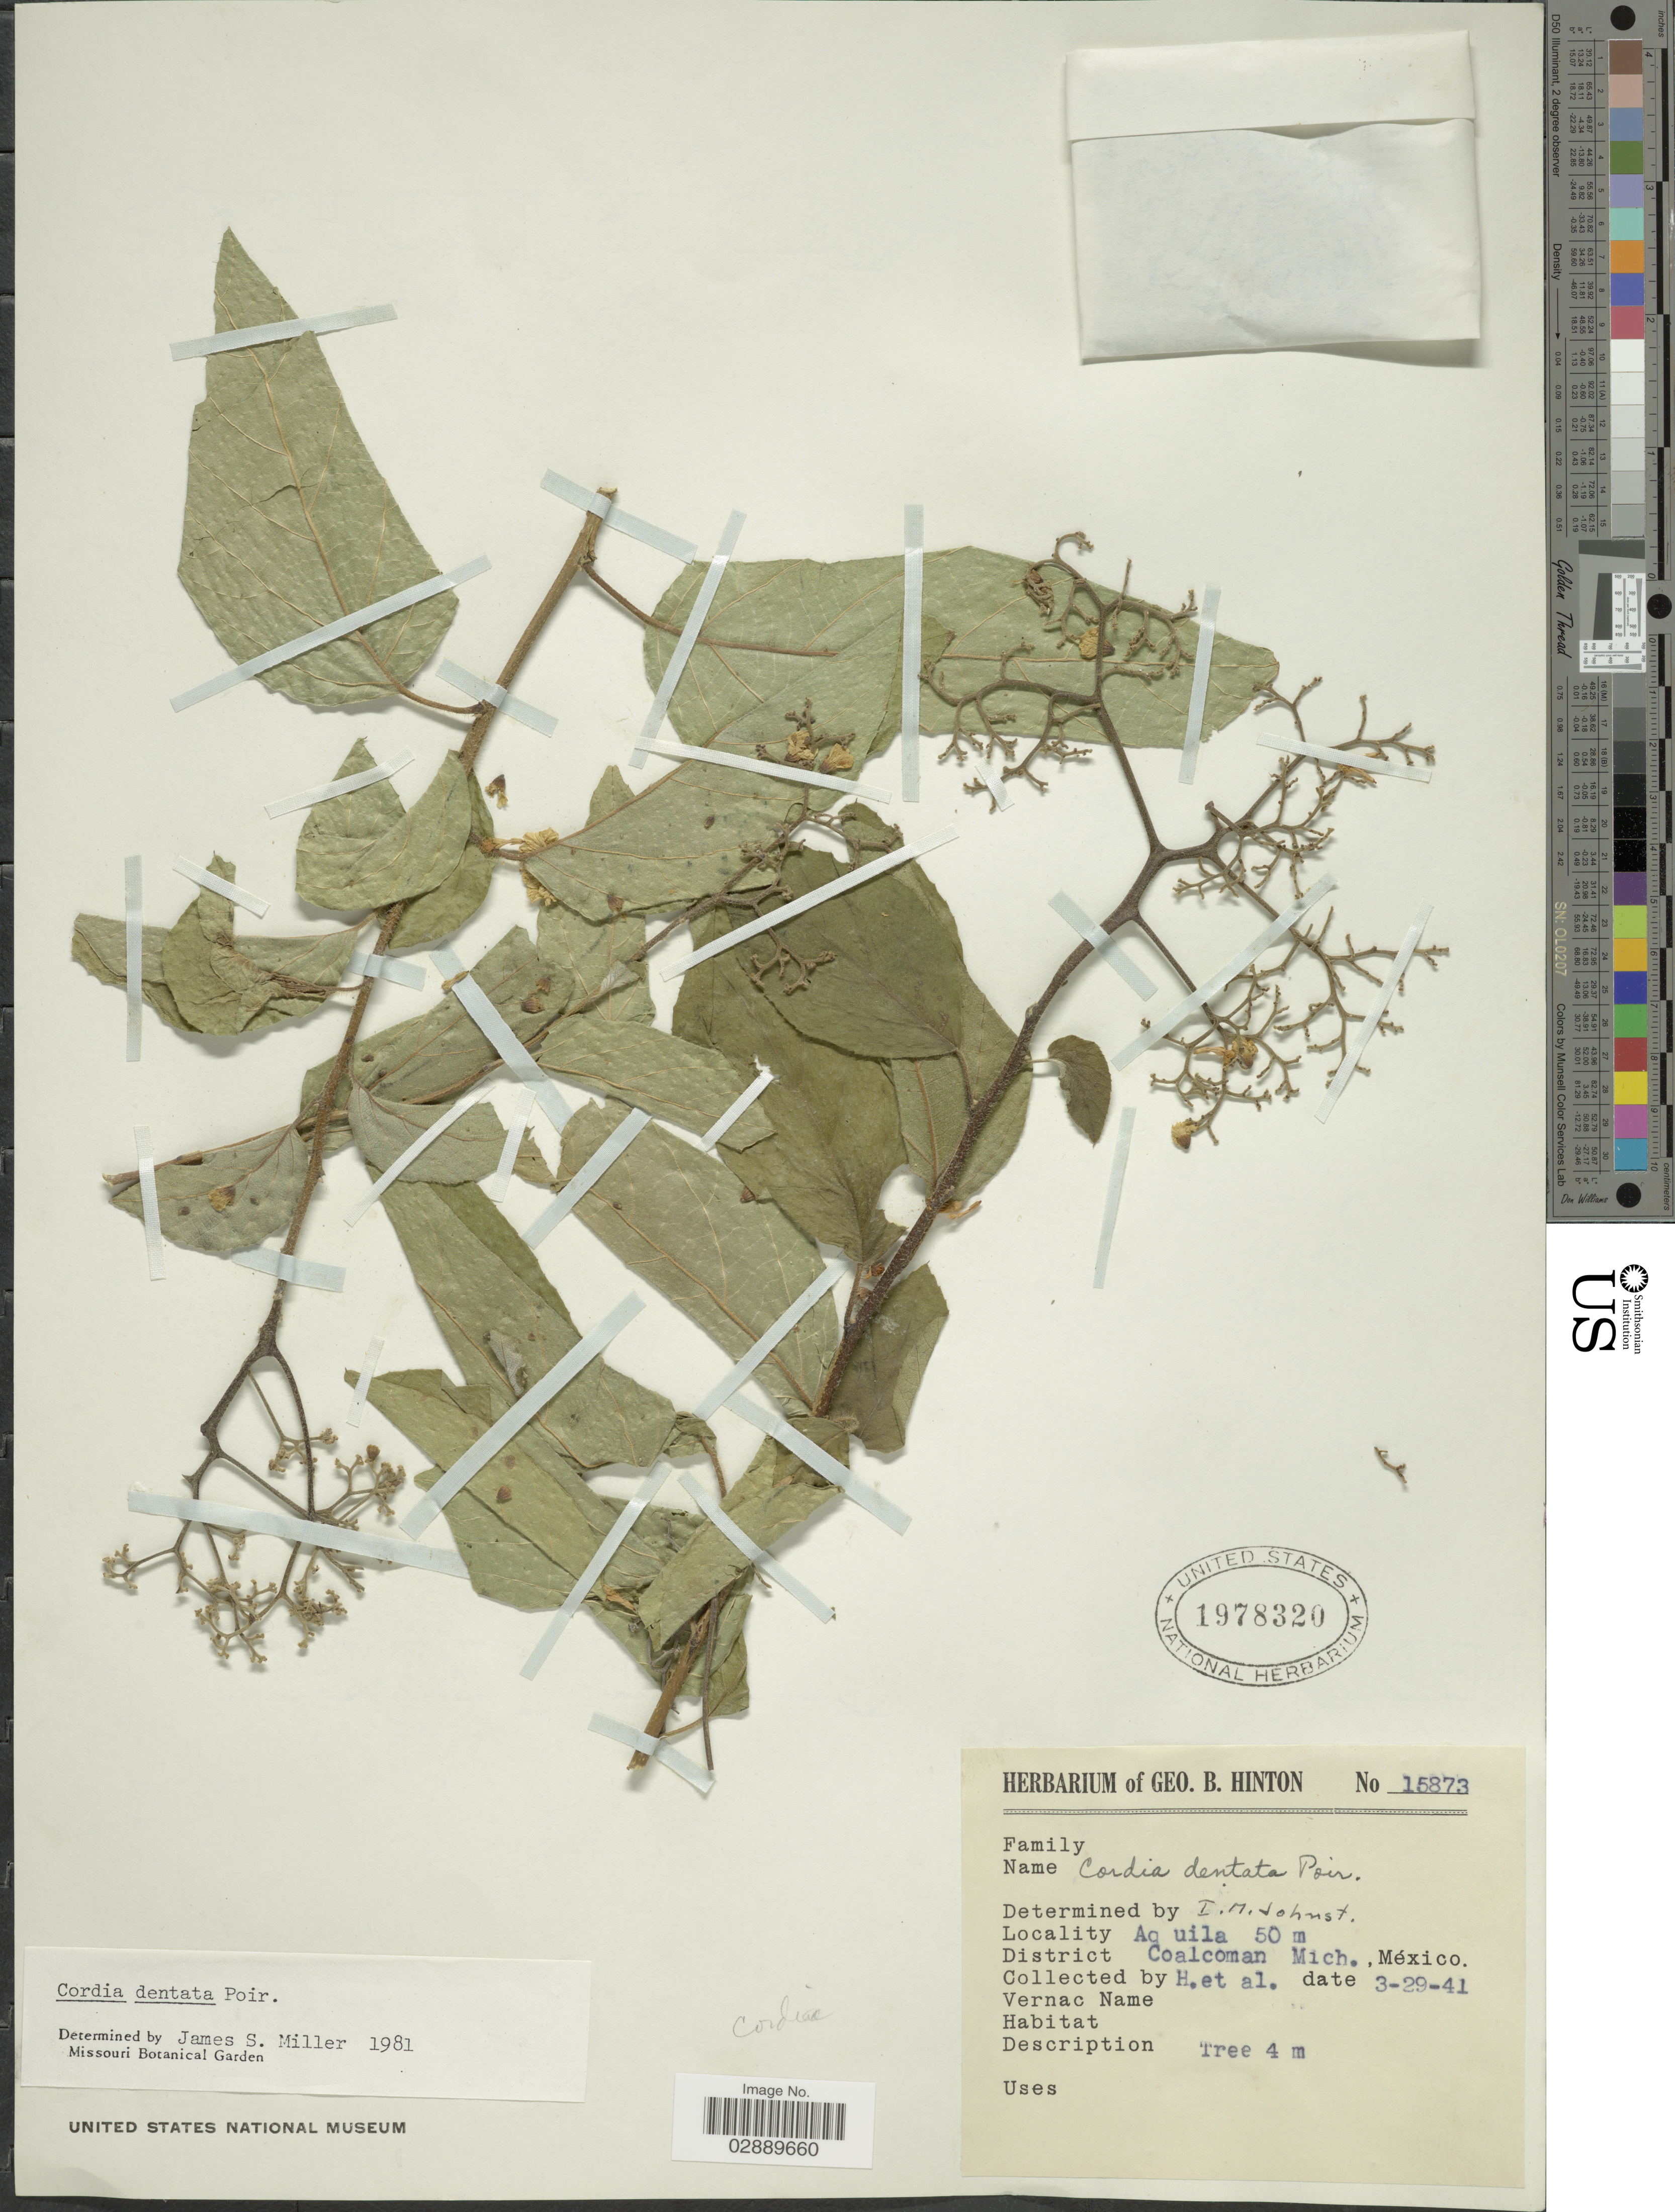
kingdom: Plantae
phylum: Tracheophyta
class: Magnoliopsida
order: Boraginales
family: Cordiaceae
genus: Cordia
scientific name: Cordia dentata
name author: Poir.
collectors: G. B. Hinton & et al.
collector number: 15873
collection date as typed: Transcribed d/m/y: 29/3/41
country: Mexico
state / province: Michoacán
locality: Aquila, District Coalcoman.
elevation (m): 50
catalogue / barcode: US 1978320